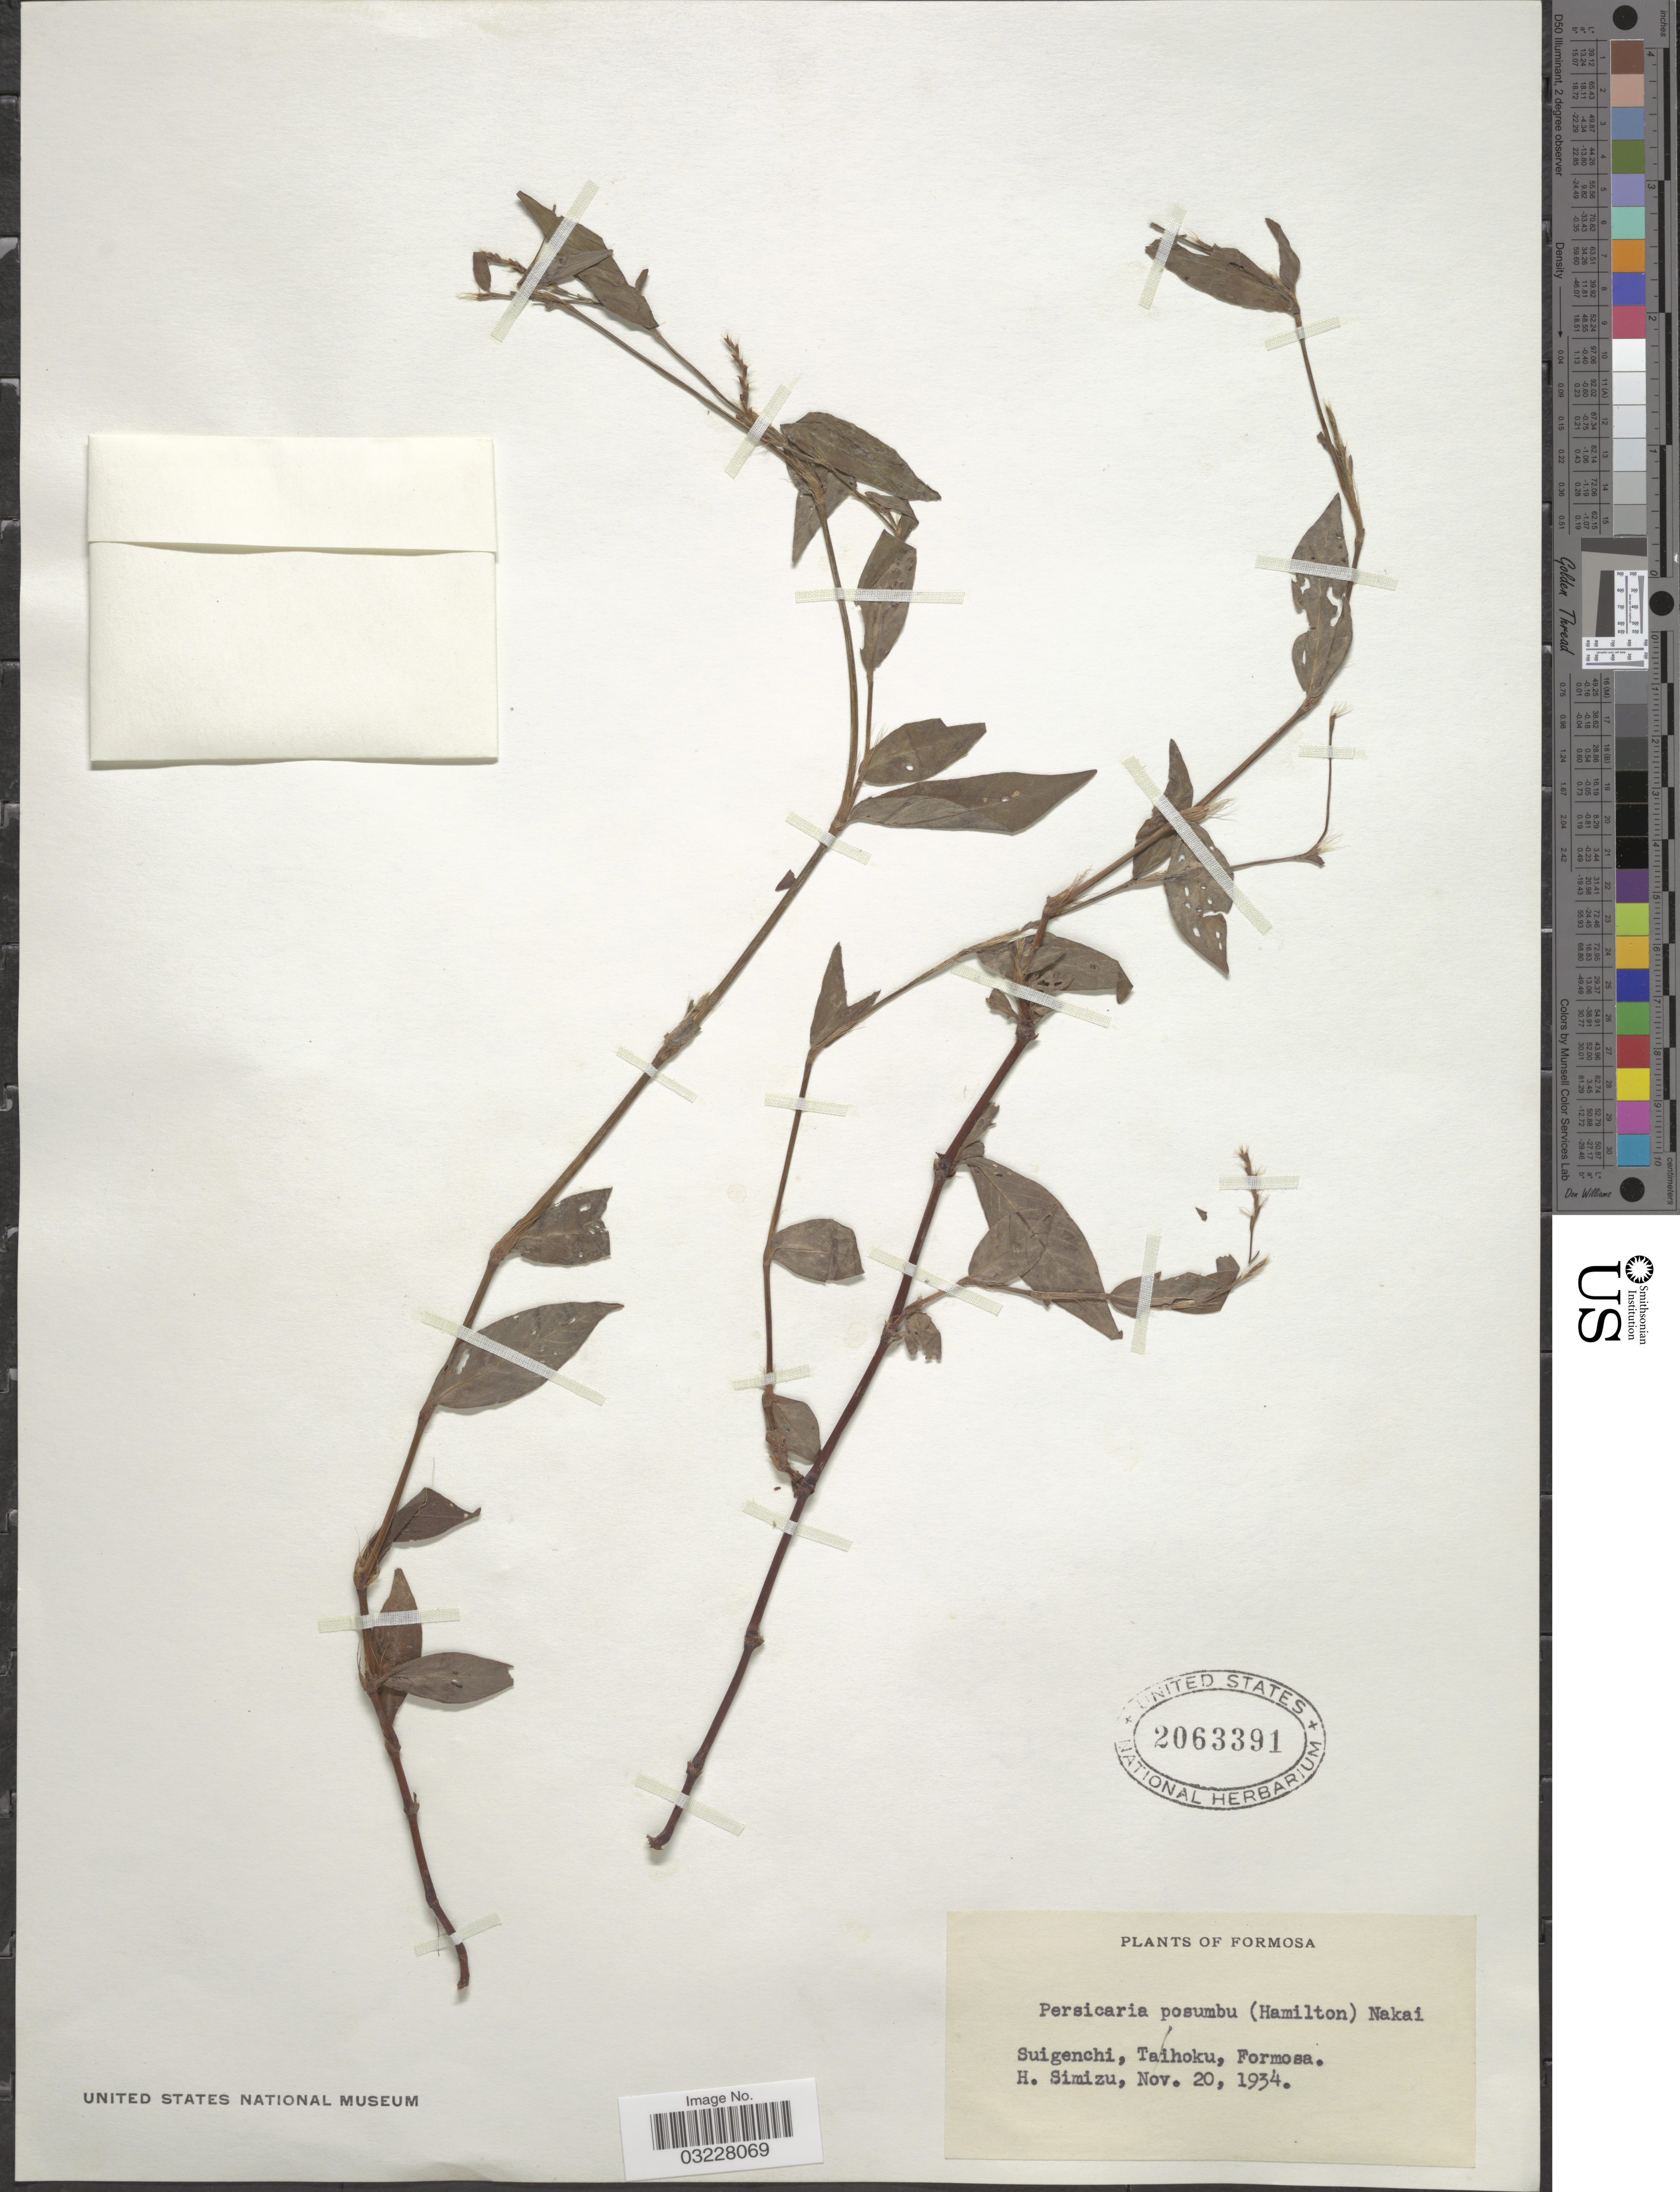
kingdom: Plantae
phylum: Tracheophyta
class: Magnoliopsida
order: Caryophyllales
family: Polygonaceae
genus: Polygonum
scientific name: Polygonum caespitosum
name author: Blume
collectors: H. Simizu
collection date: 1934-11-20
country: Taiwan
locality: Suigenchi, Taihoku, Formosa.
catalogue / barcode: US 2063391